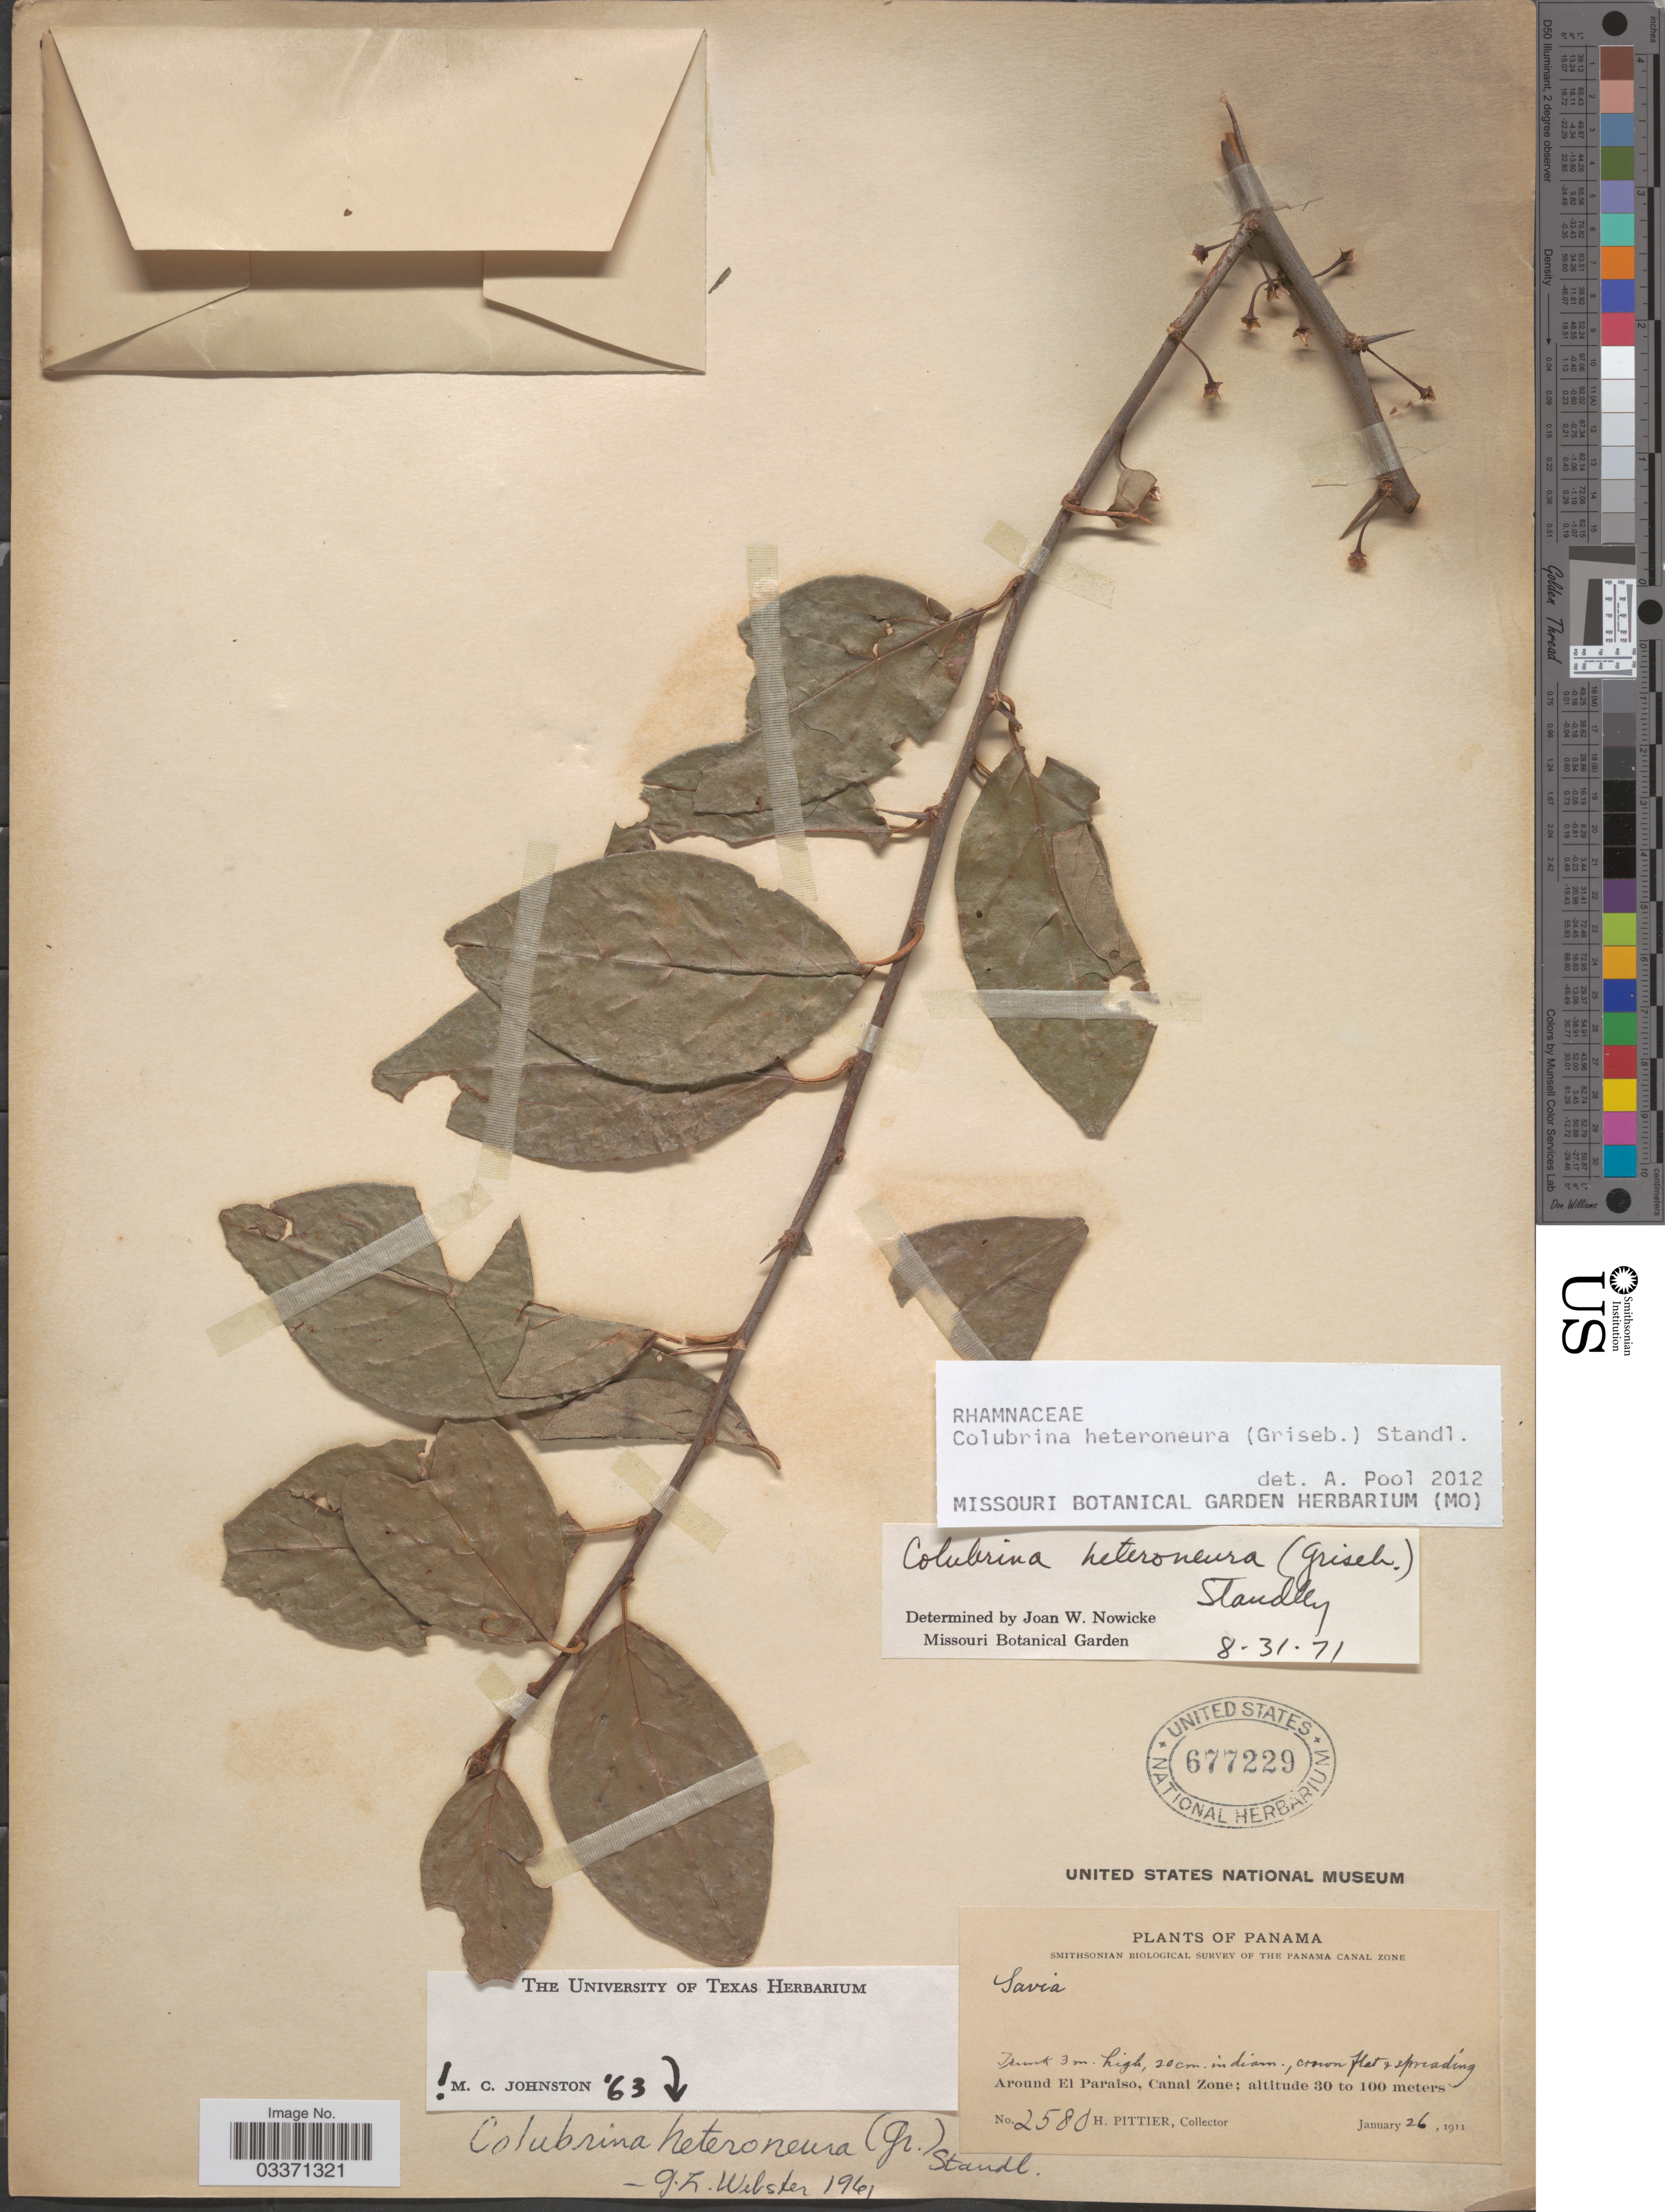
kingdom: Plantae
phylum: Tracheophyta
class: Magnoliopsida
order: Rosales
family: Rhamnaceae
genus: Colubrina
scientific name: Colubrina heteroneura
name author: (Griseb.) Standl.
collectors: H. F. Pittier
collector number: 2580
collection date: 1911-01-26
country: Panama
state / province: Colón / Panamá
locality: Around El Paraiso, Canal Zone.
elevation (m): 30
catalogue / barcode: US 677229